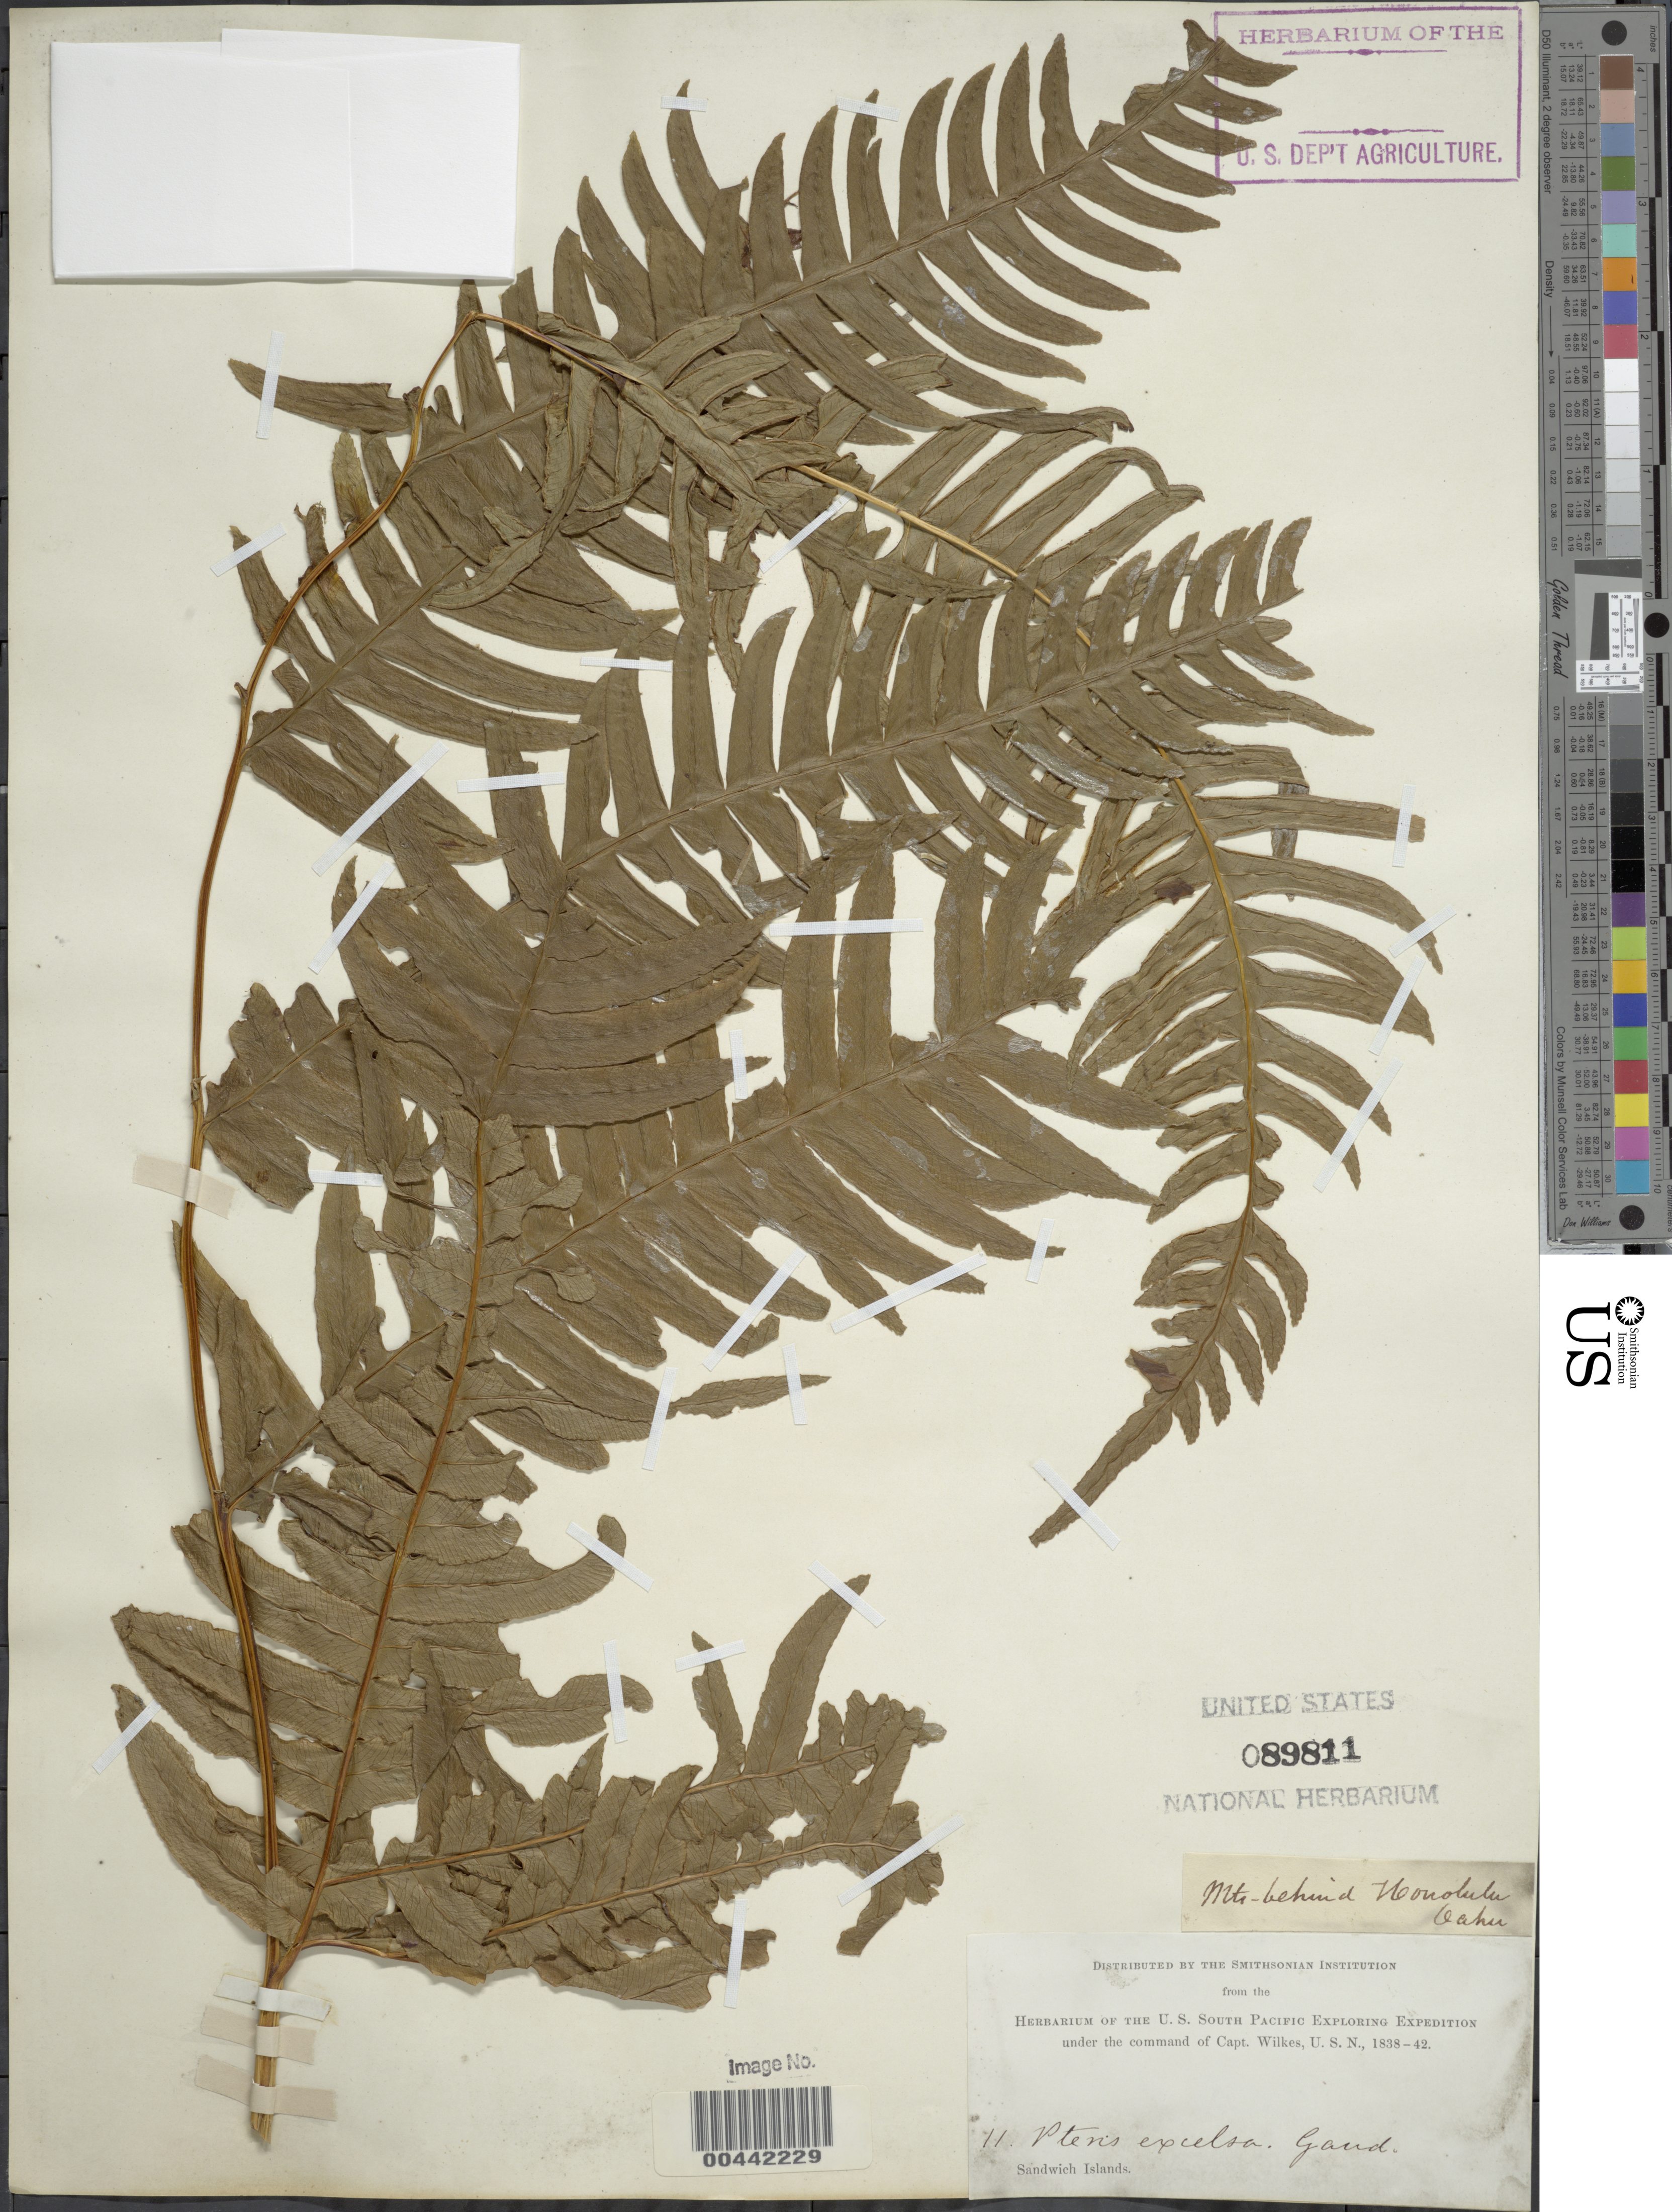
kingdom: Plantae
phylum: Tracheophyta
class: Polypodiopsida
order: Polypodiales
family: Pteridaceae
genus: Pteris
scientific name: Pteris terminalis var. terminalis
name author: Wall.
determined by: Wagner, W. L., (BOT), Smithsonian Institution - National Museum of Natural History (UNITED STATES)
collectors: Wilkes Explor. Exped.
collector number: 11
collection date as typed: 1838 to -- --- 1842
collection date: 1838/1842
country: United States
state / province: Hawaii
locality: Sandwich Islands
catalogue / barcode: US 89811